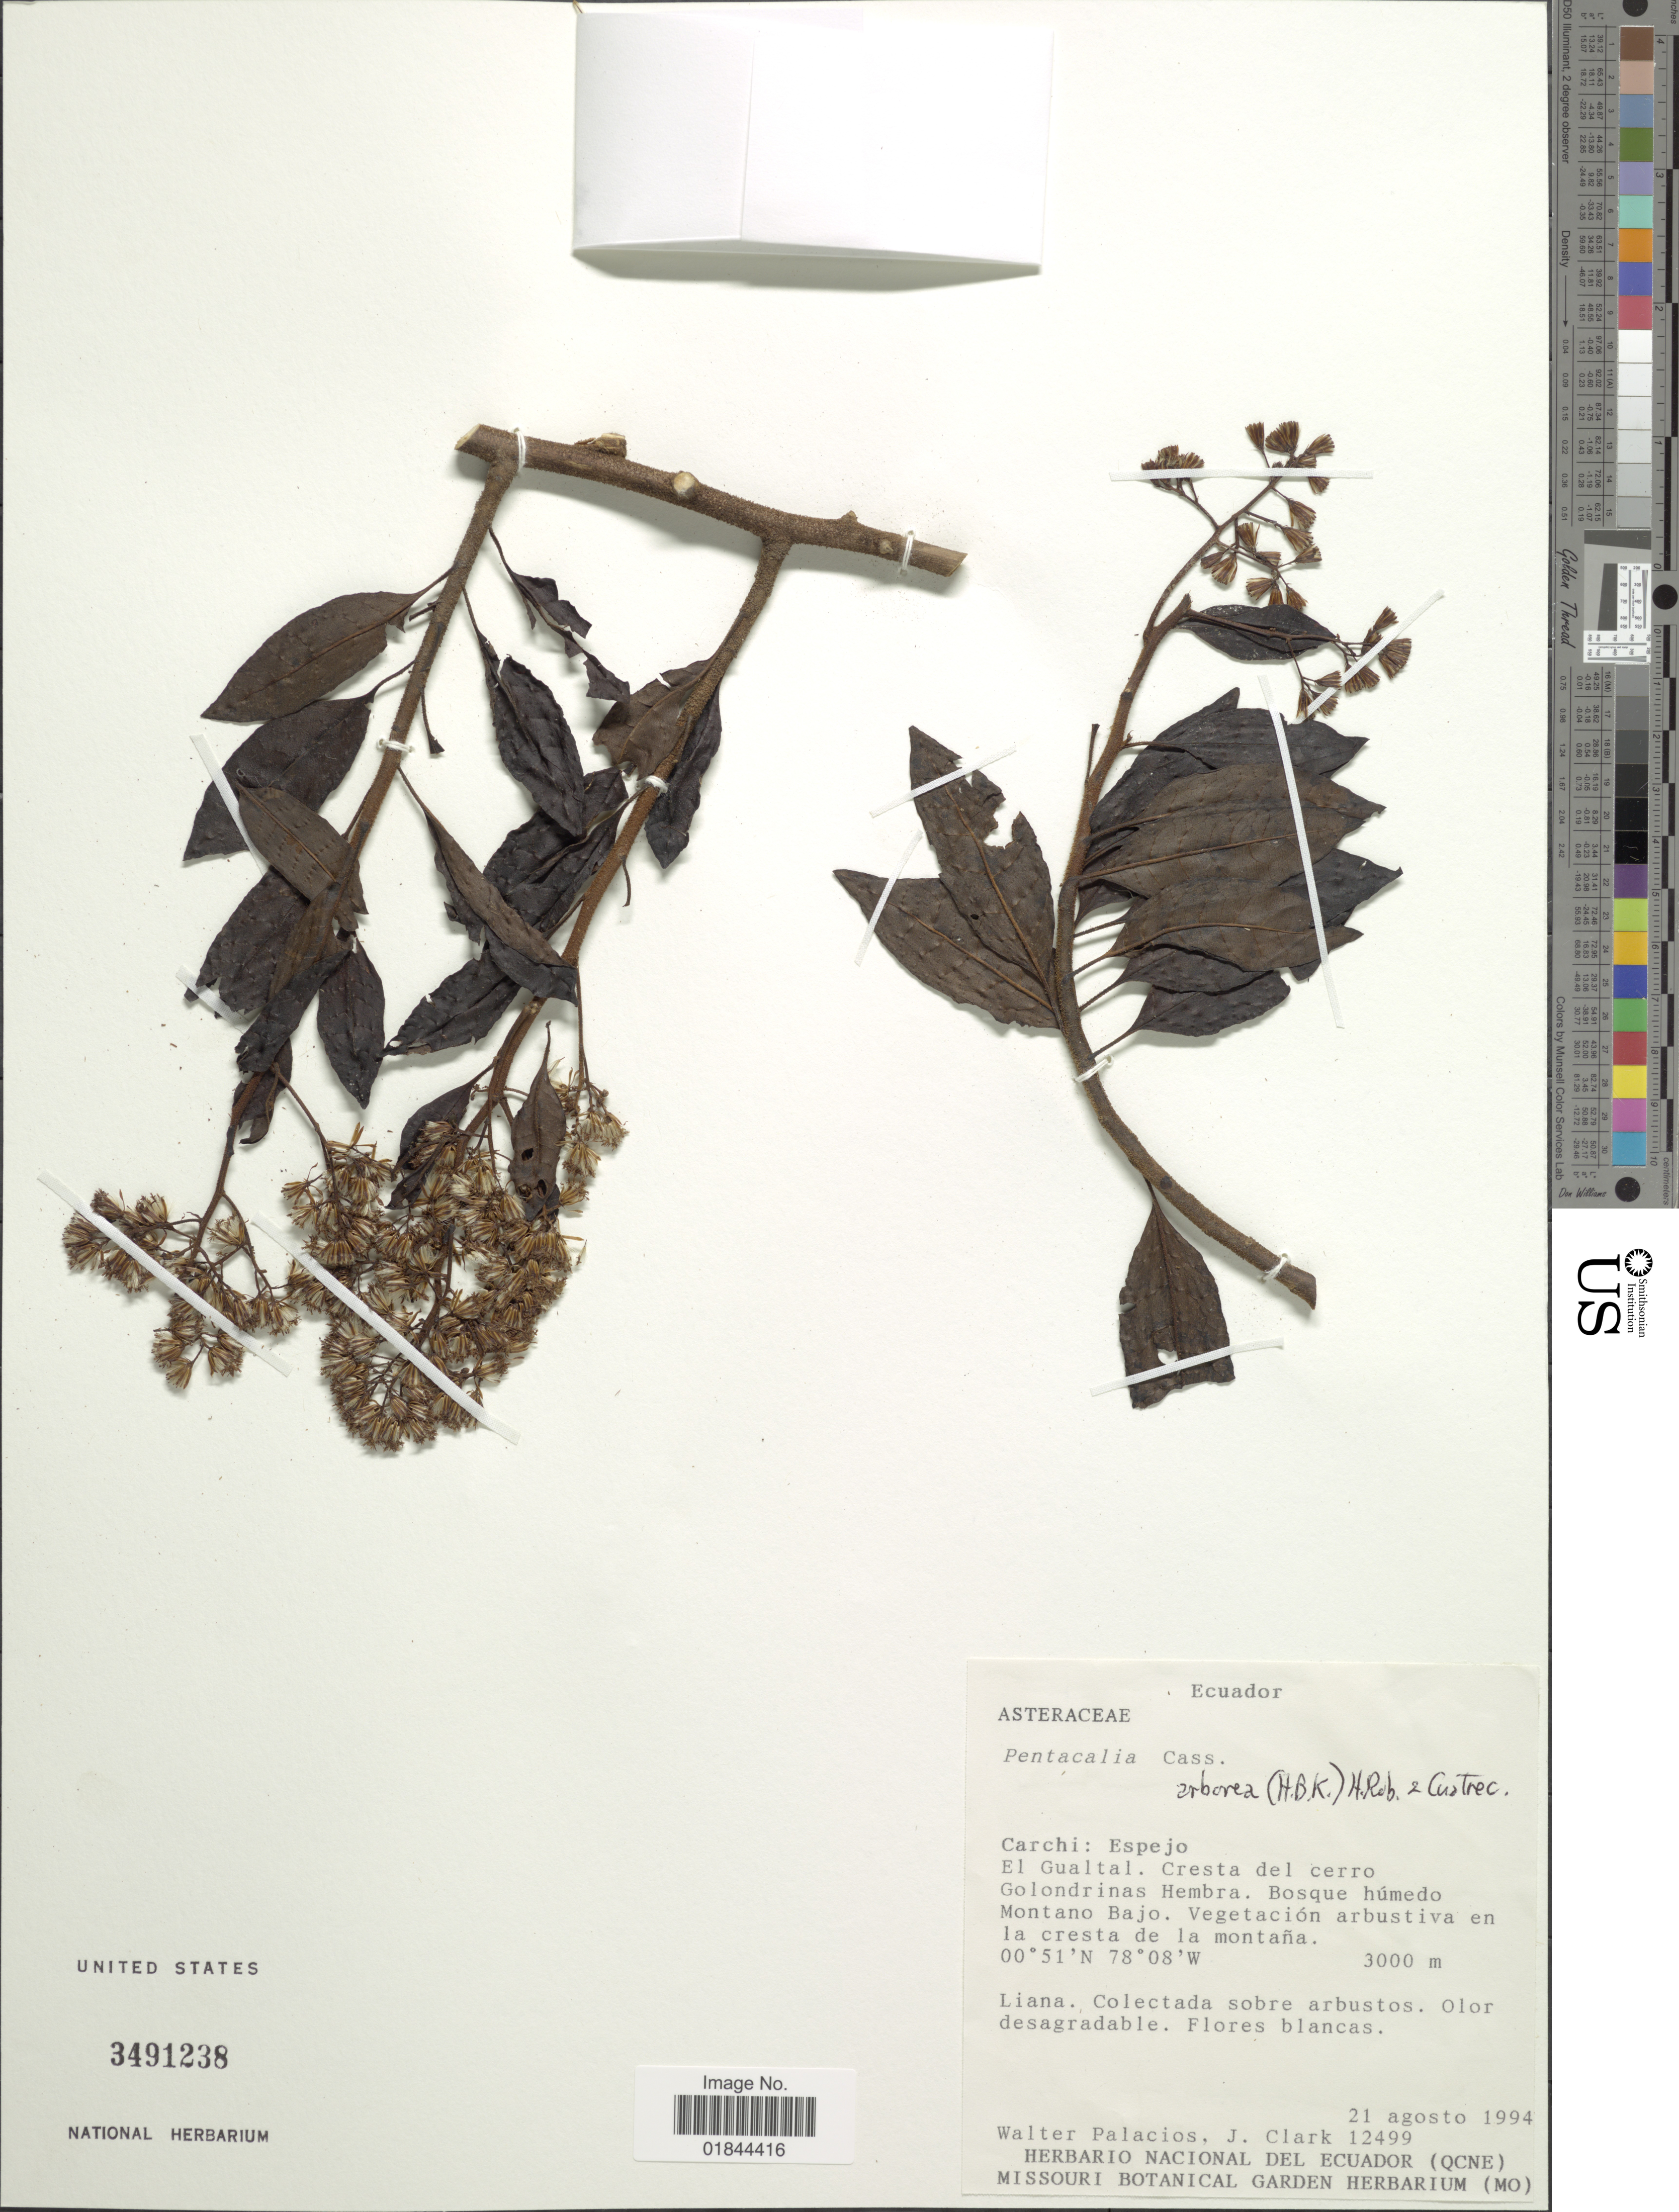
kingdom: Plantae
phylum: Tracheophyta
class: Magnoliopsida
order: Asterales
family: Asteraceae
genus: Pentacalia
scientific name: Pentacalia arborea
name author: (Kunth) H. Rob. & Cuatrec.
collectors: W. Palacios & J. L. Clark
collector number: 12499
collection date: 1994-08-21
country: Ecuador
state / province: Carchi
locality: Espejo, El Gualtal. Cresta del cero Golondrinas Hembra. Bosque húmedo Montano Bajo. Vegetación arbustiva en la cresta de la montaña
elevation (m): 3000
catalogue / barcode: US 3491238